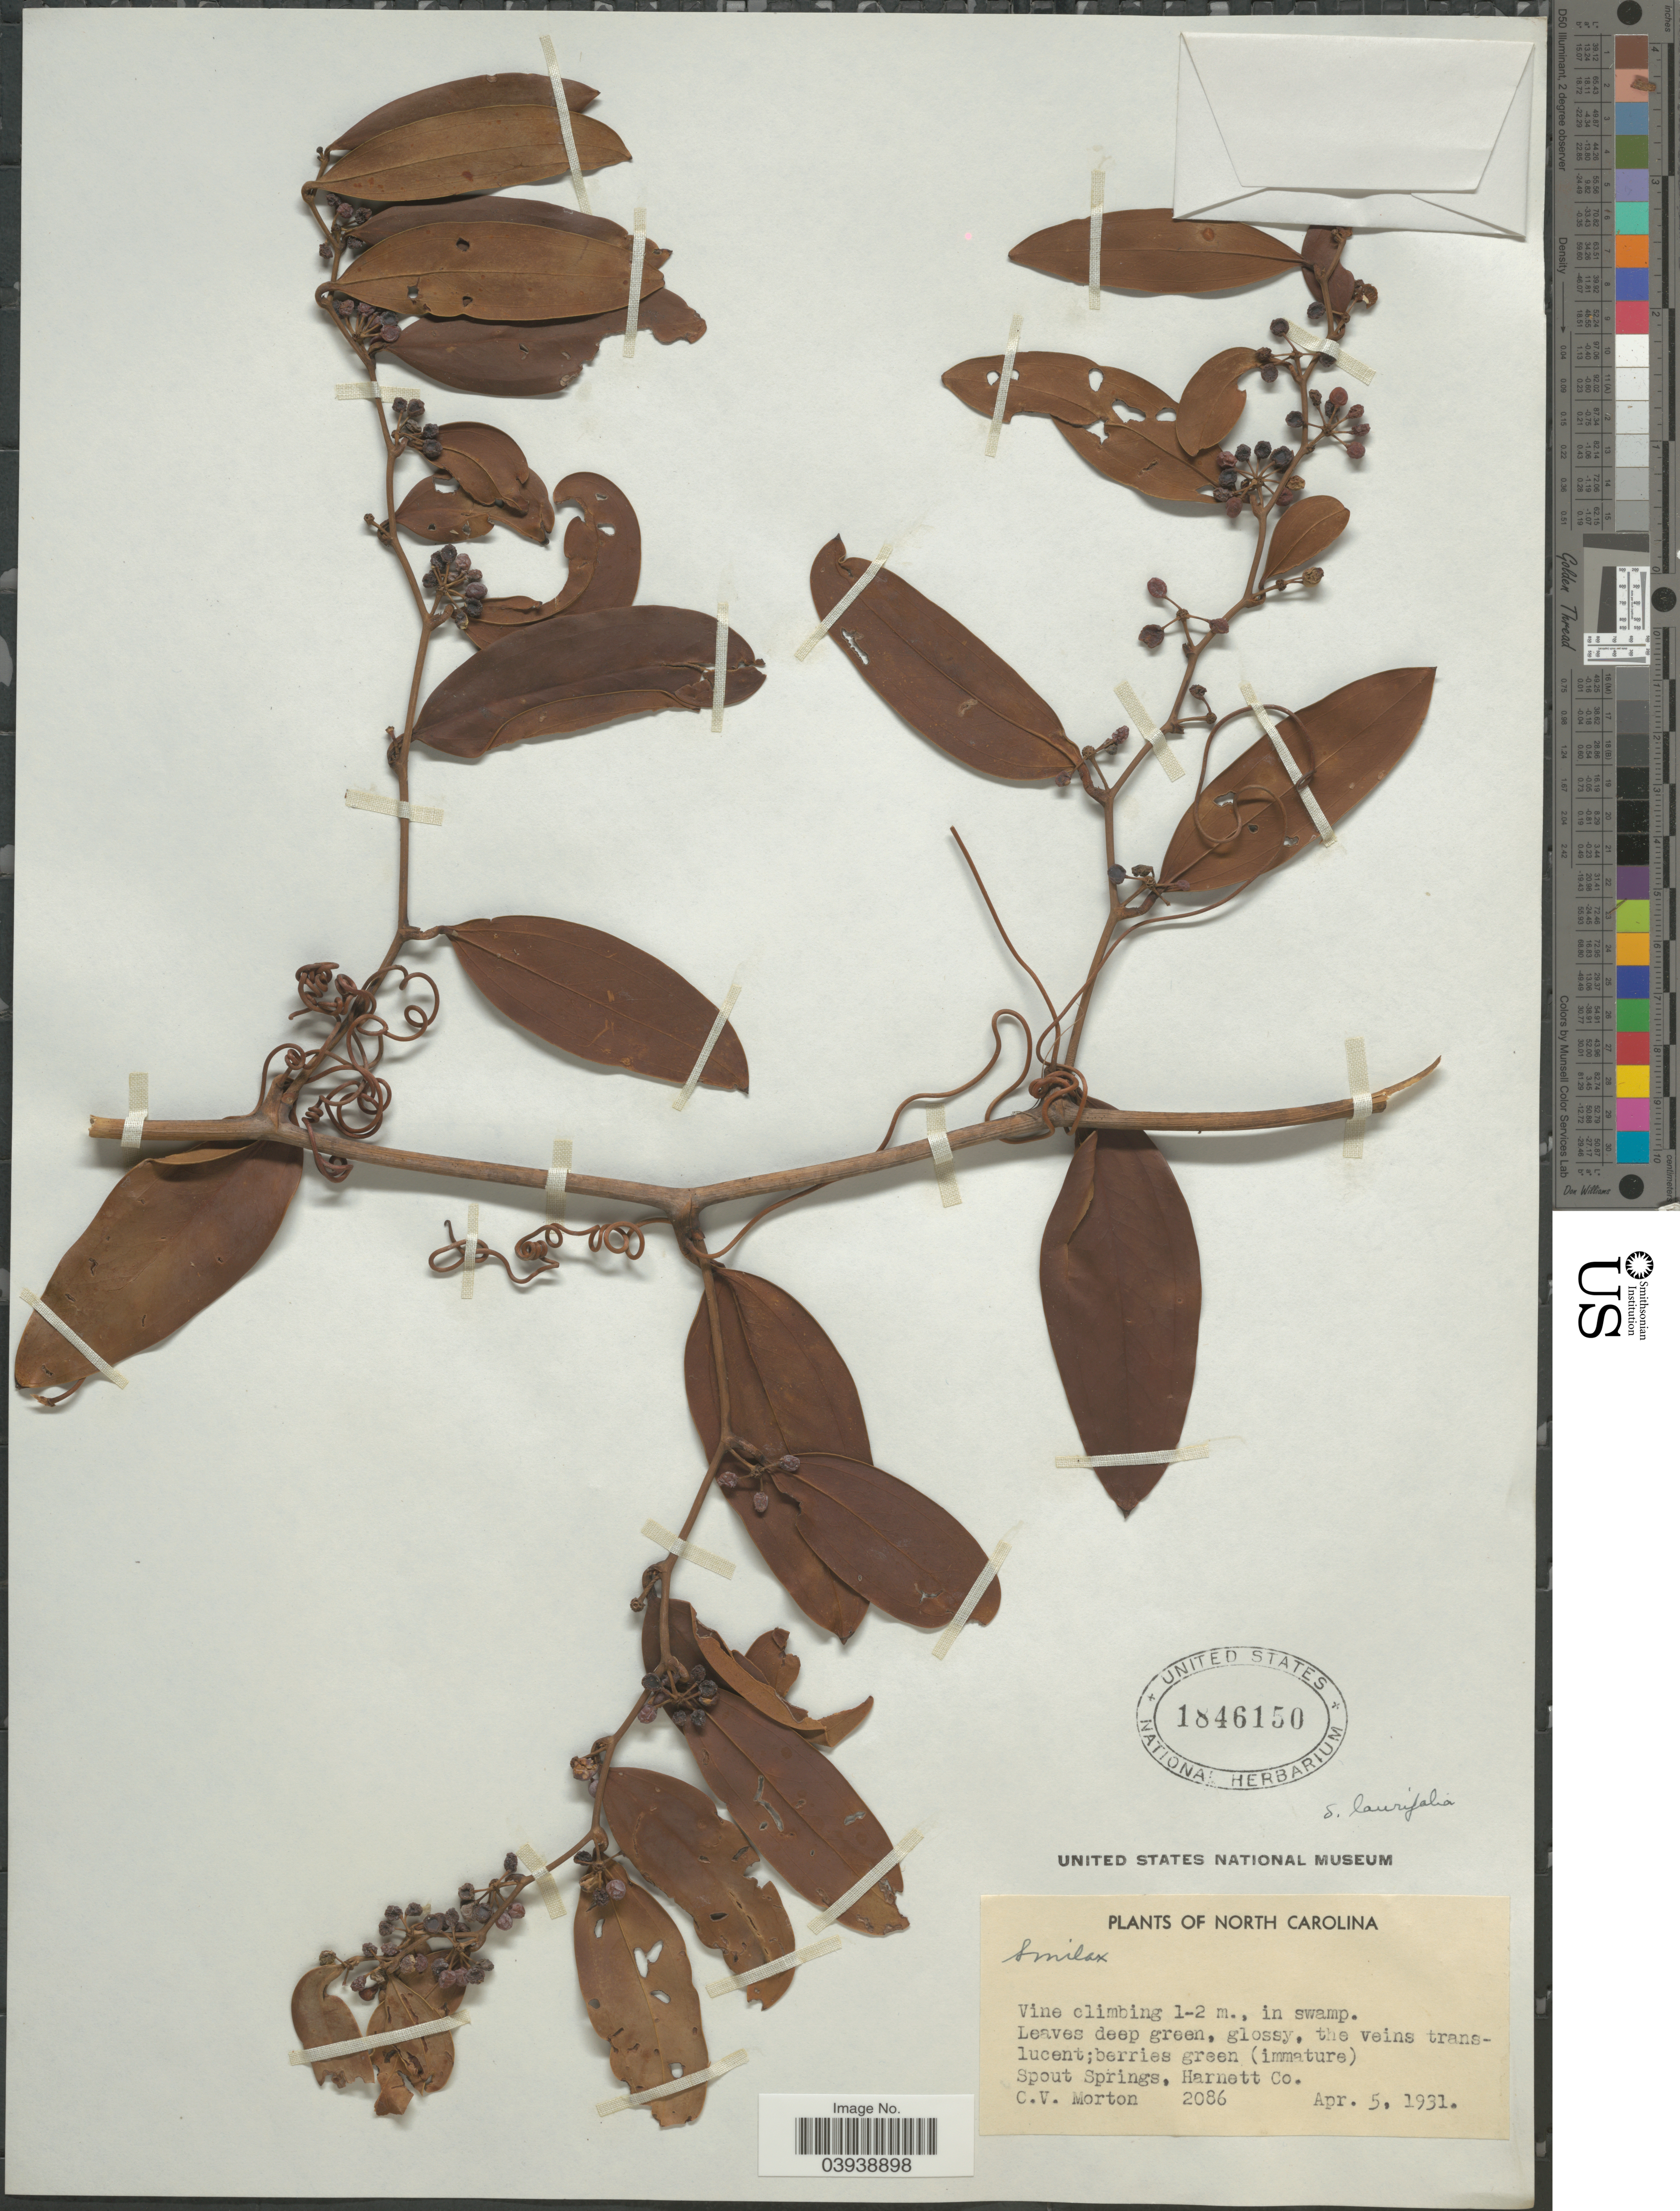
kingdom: Plantae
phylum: Tracheophyta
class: Liliopsida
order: Liliales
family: Smilacaceae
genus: Smilax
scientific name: Smilax laurifolia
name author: L.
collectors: C. V. Morton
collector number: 2086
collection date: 1931-04-05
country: United States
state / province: North Carolina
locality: Spout Springs, Harnett Co.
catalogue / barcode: US 1846150